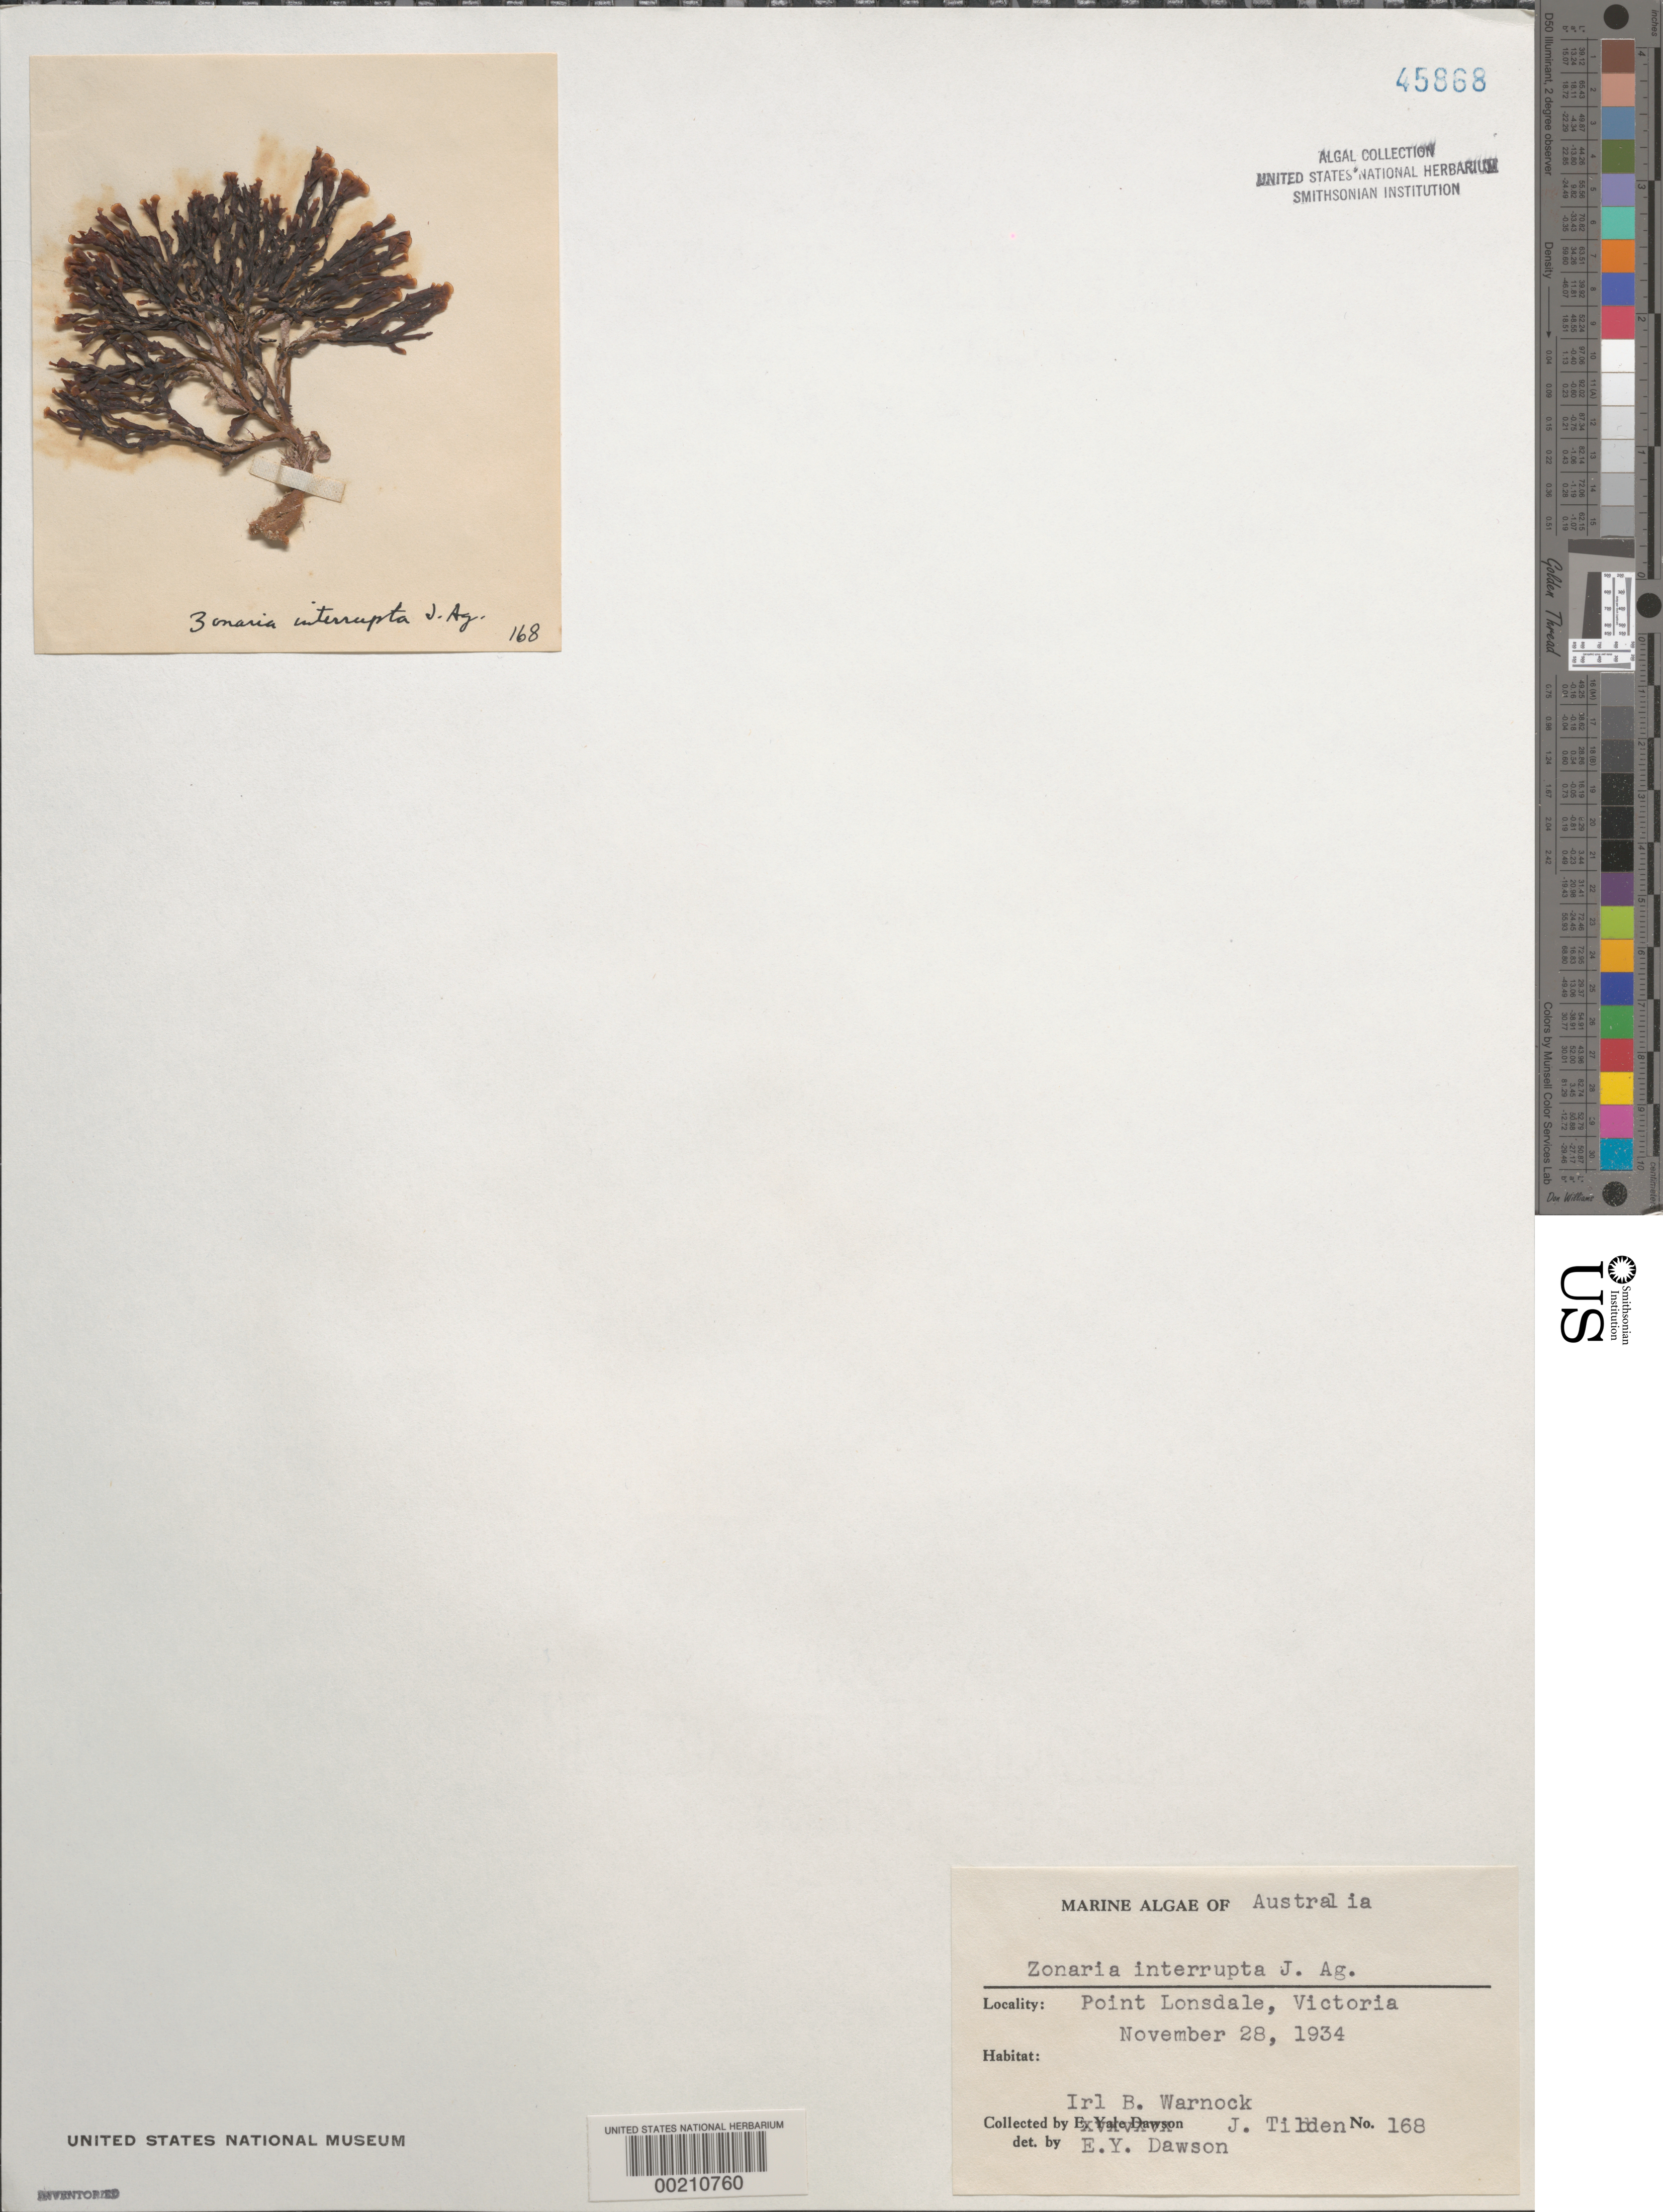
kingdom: Chromista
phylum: Ochrophyta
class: Phaeophyceae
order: Dictyotales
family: Dictyotaceae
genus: Zonaria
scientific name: Zonaria subarticulata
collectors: I. Warnock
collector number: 168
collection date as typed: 28 Nov 1934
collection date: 1934-11-28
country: Australia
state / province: Victoria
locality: Point lonsdale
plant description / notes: Tilden, South Pacific Plants, Second Series, 1934-1935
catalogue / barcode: US 45868